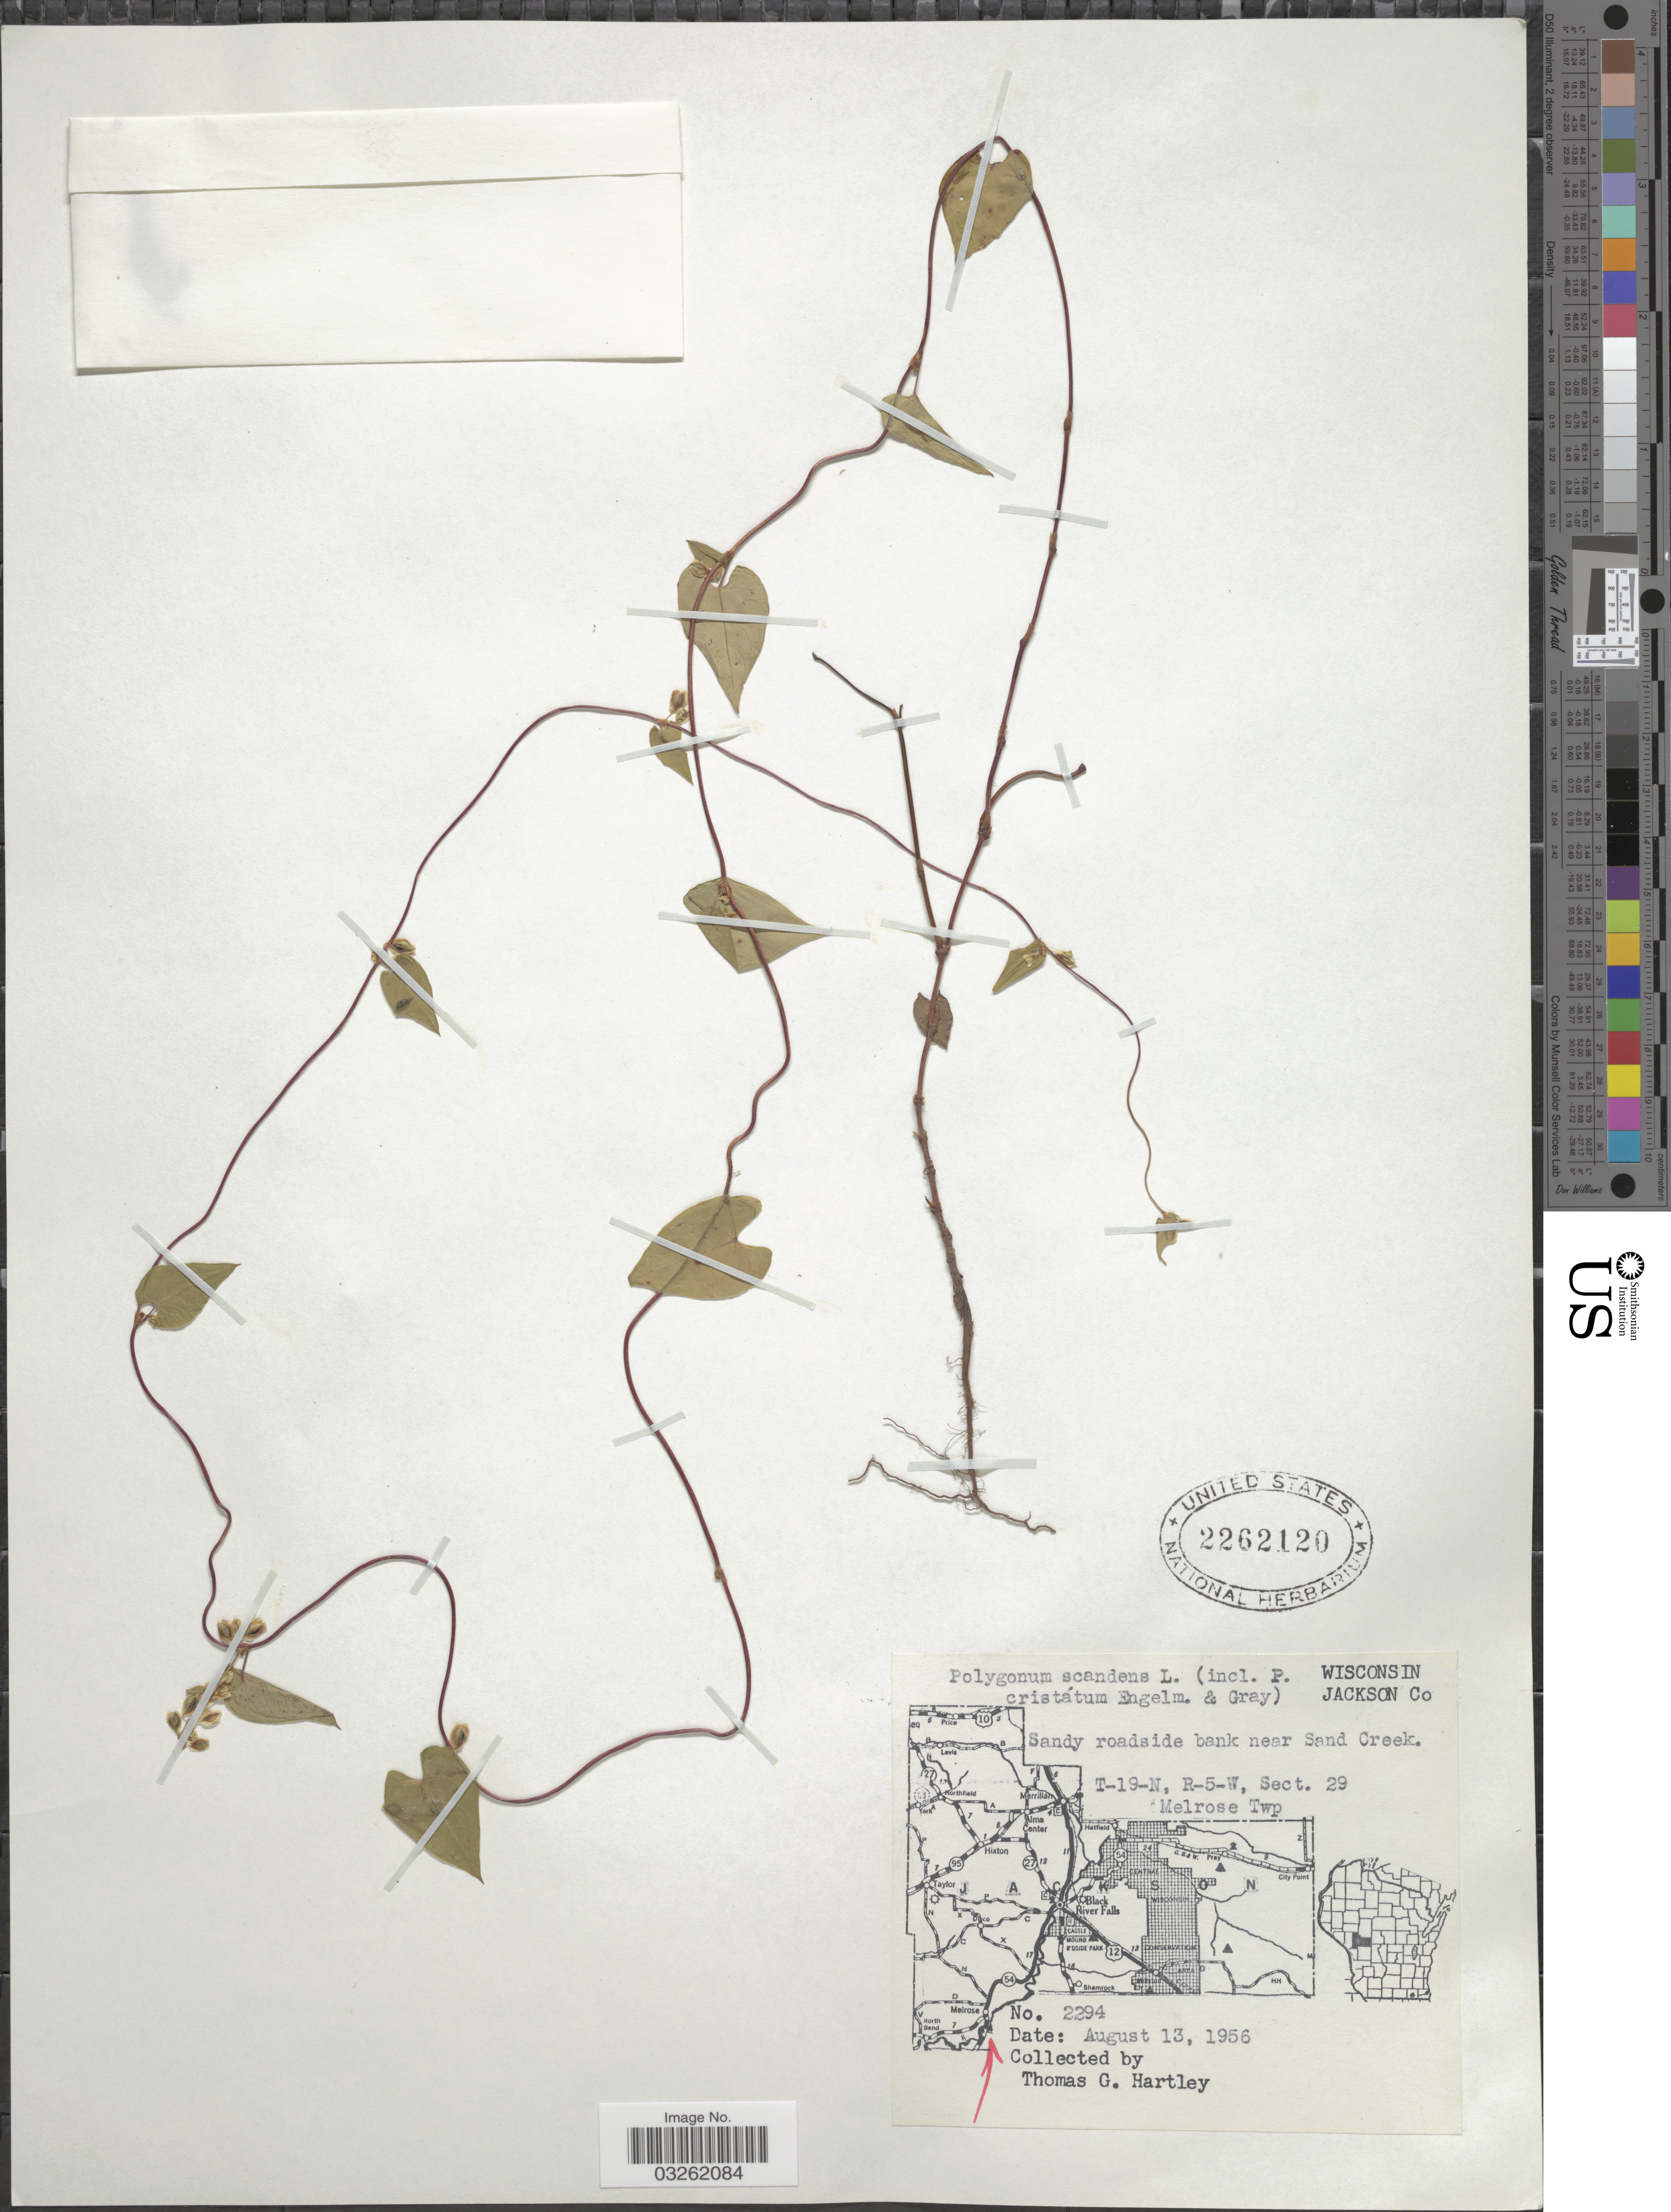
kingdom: Plantae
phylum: Tracheophyta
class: Magnoliopsida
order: Caryophyllales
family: Polygonaceae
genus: Fallopia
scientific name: Fallopia scandens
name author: (L.) Holub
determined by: Strong, Mark T., (BOT), Smithsonian Institution - National Museum of Natural History (UNITED STATES)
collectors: T. G. Hartley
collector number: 2294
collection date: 1956-08-13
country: United States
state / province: Wisconsin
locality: Jackson Co. Sandy roadside bank near Sand Creek. T-19-N, R-5-W, Sect. 29. Melrose Twp.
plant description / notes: Fallopia cristata (Engelm. & A. Gray) Holub here treated as a heterotypic synonym.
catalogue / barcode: US 2262120